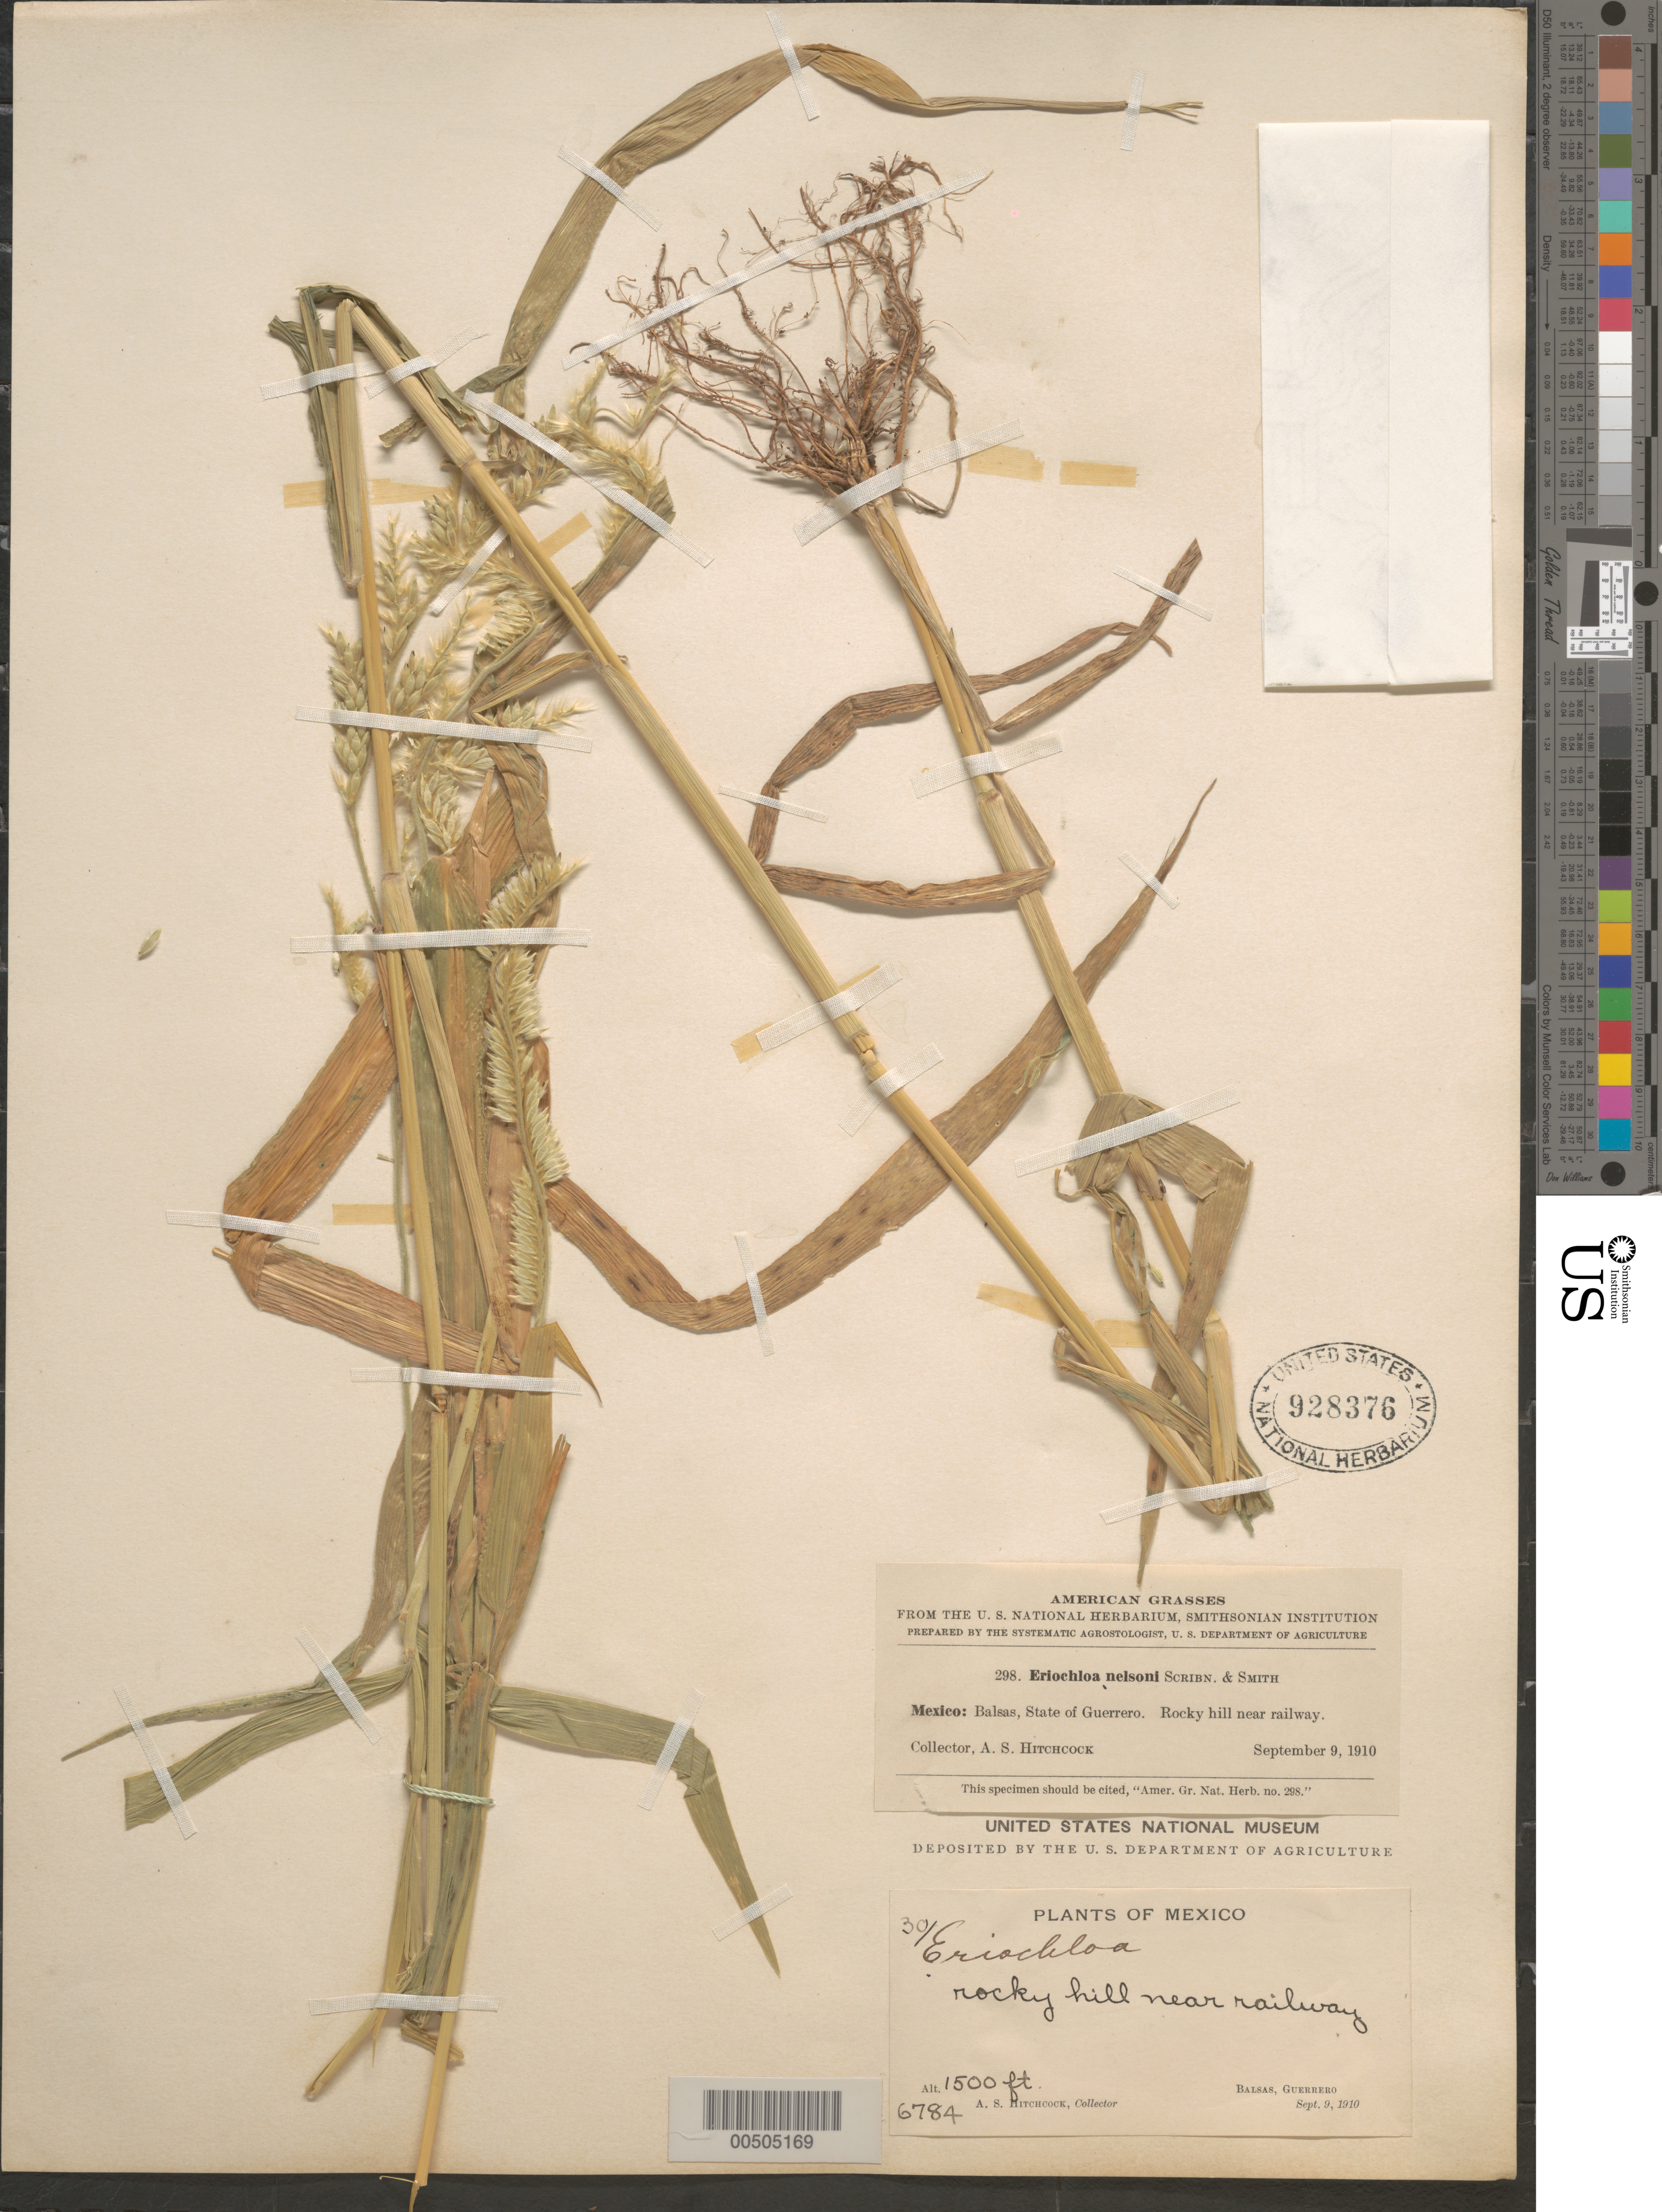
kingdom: Plantae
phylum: Tracheophyta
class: Liliopsida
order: Poales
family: Poaceae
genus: Eriochloa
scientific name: Eriochloa nelsonii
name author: Scribn. & J.G. Sm.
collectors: A. S. Hitchcock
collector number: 6784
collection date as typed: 9 Sep 1910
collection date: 1910-09-09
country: Mexico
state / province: Guerrero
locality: Balsas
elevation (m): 457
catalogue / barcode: US 928376